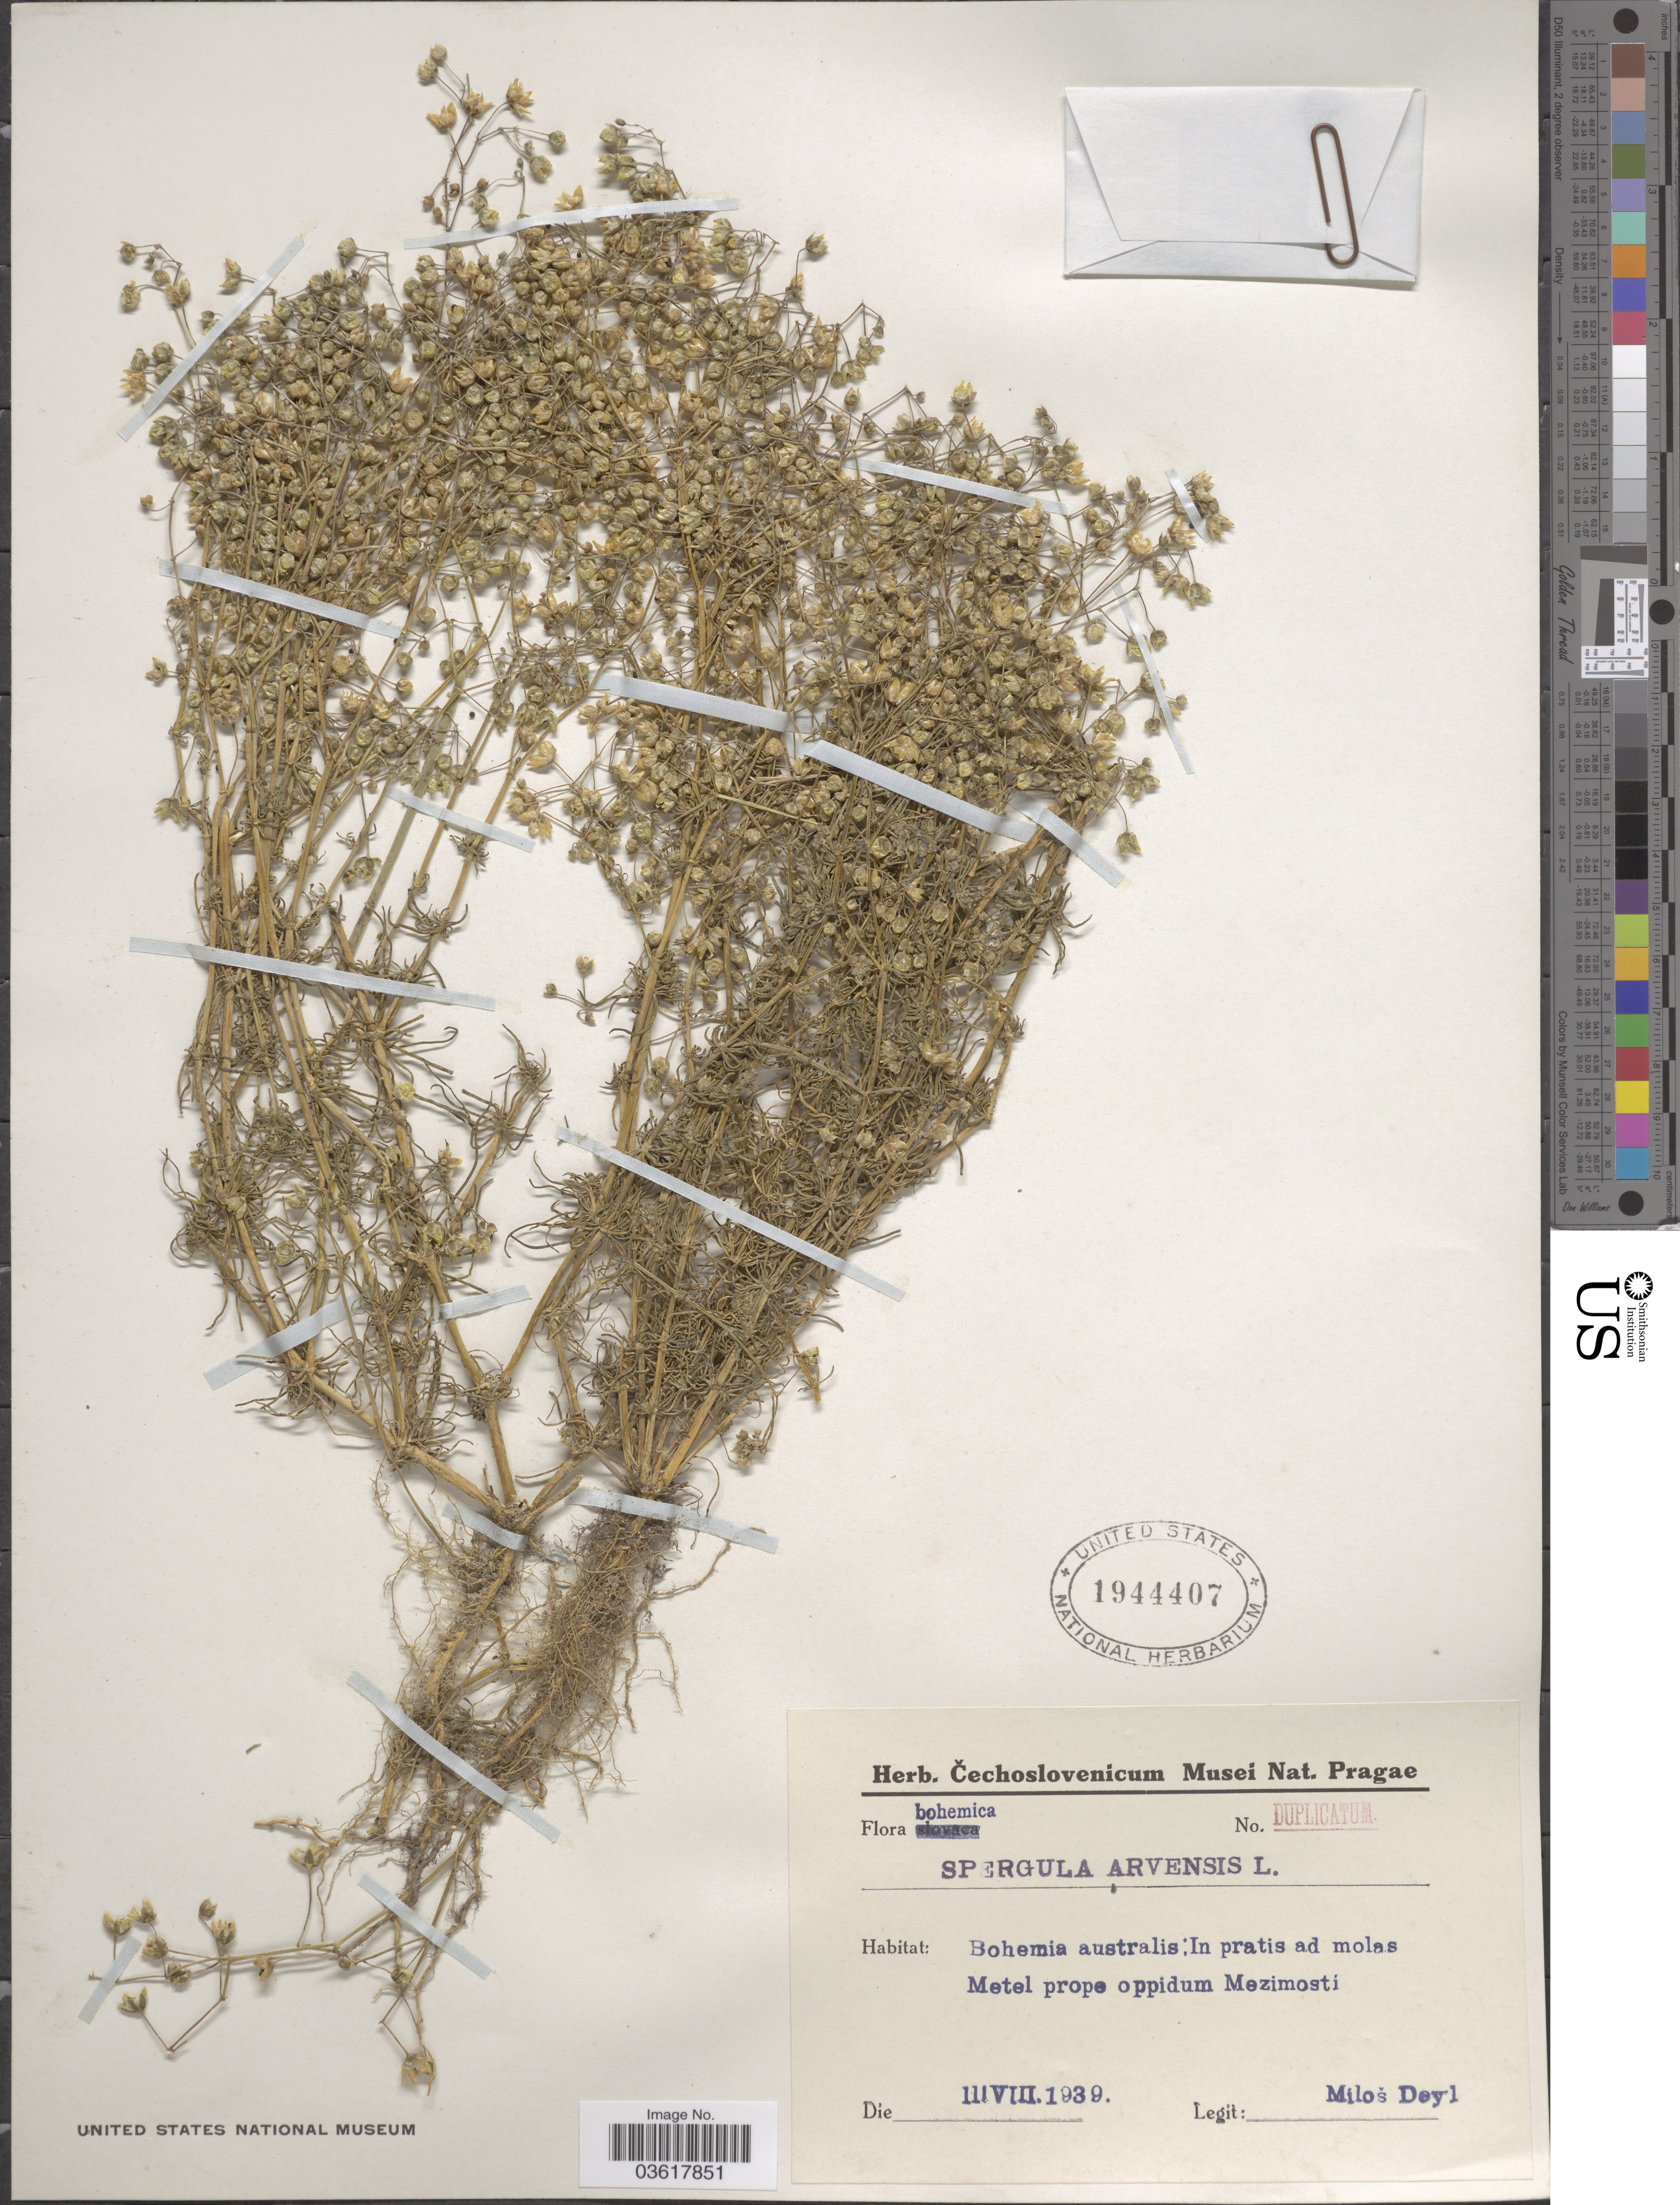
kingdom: Plantae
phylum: Tracheophyta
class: Magnoliopsida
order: Caryophyllales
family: Caryophyllaceae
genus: Spergula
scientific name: Spergula arvensis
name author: L.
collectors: M. Deyl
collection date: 1939-08-11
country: Czechia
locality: Bohemica. Bohemia australis: in pratis ad molas Metel prope oppidum Mezimosti.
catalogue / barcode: US 1944407